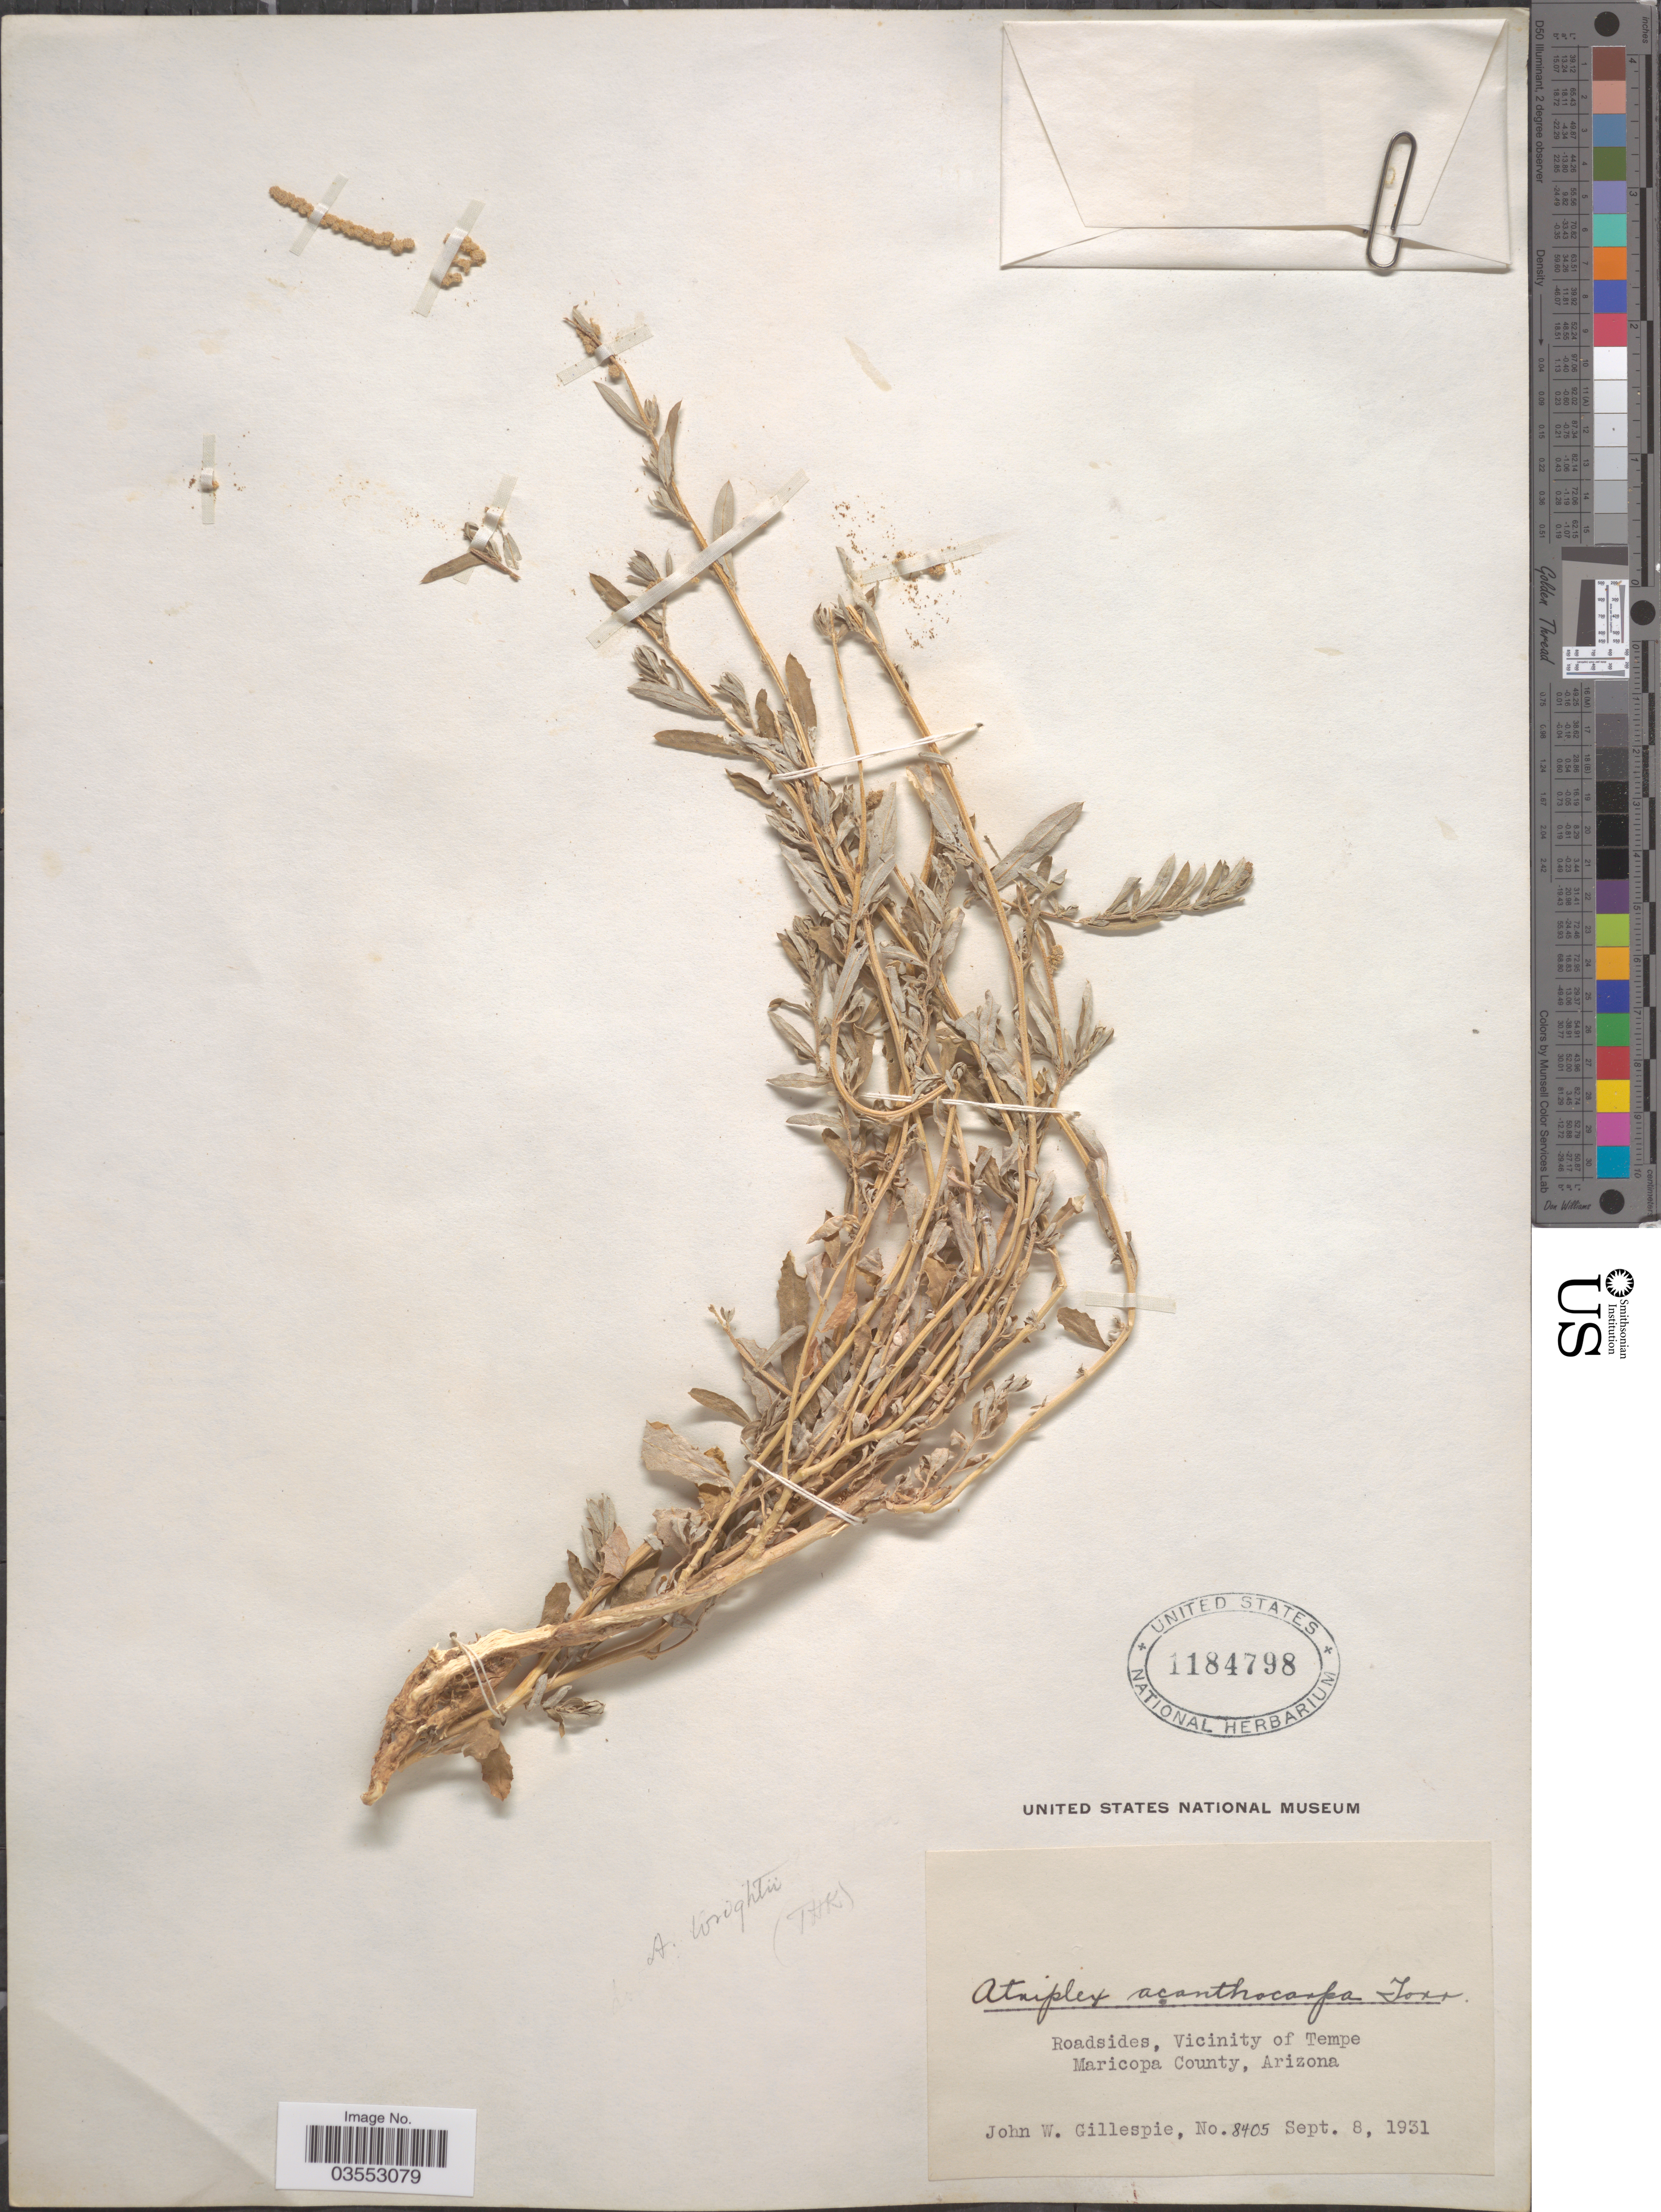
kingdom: Plantae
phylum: Tracheophyta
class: Magnoliopsida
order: Caryophyllales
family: Amaranthaceae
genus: Atriplex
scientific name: Atriplex wrightii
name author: S. Watson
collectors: J. W. Gillespie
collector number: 8405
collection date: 1931-09-08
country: United States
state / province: Arizona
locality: Roadside, Vicinity of Tempe Maricopa County.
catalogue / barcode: US 1184798